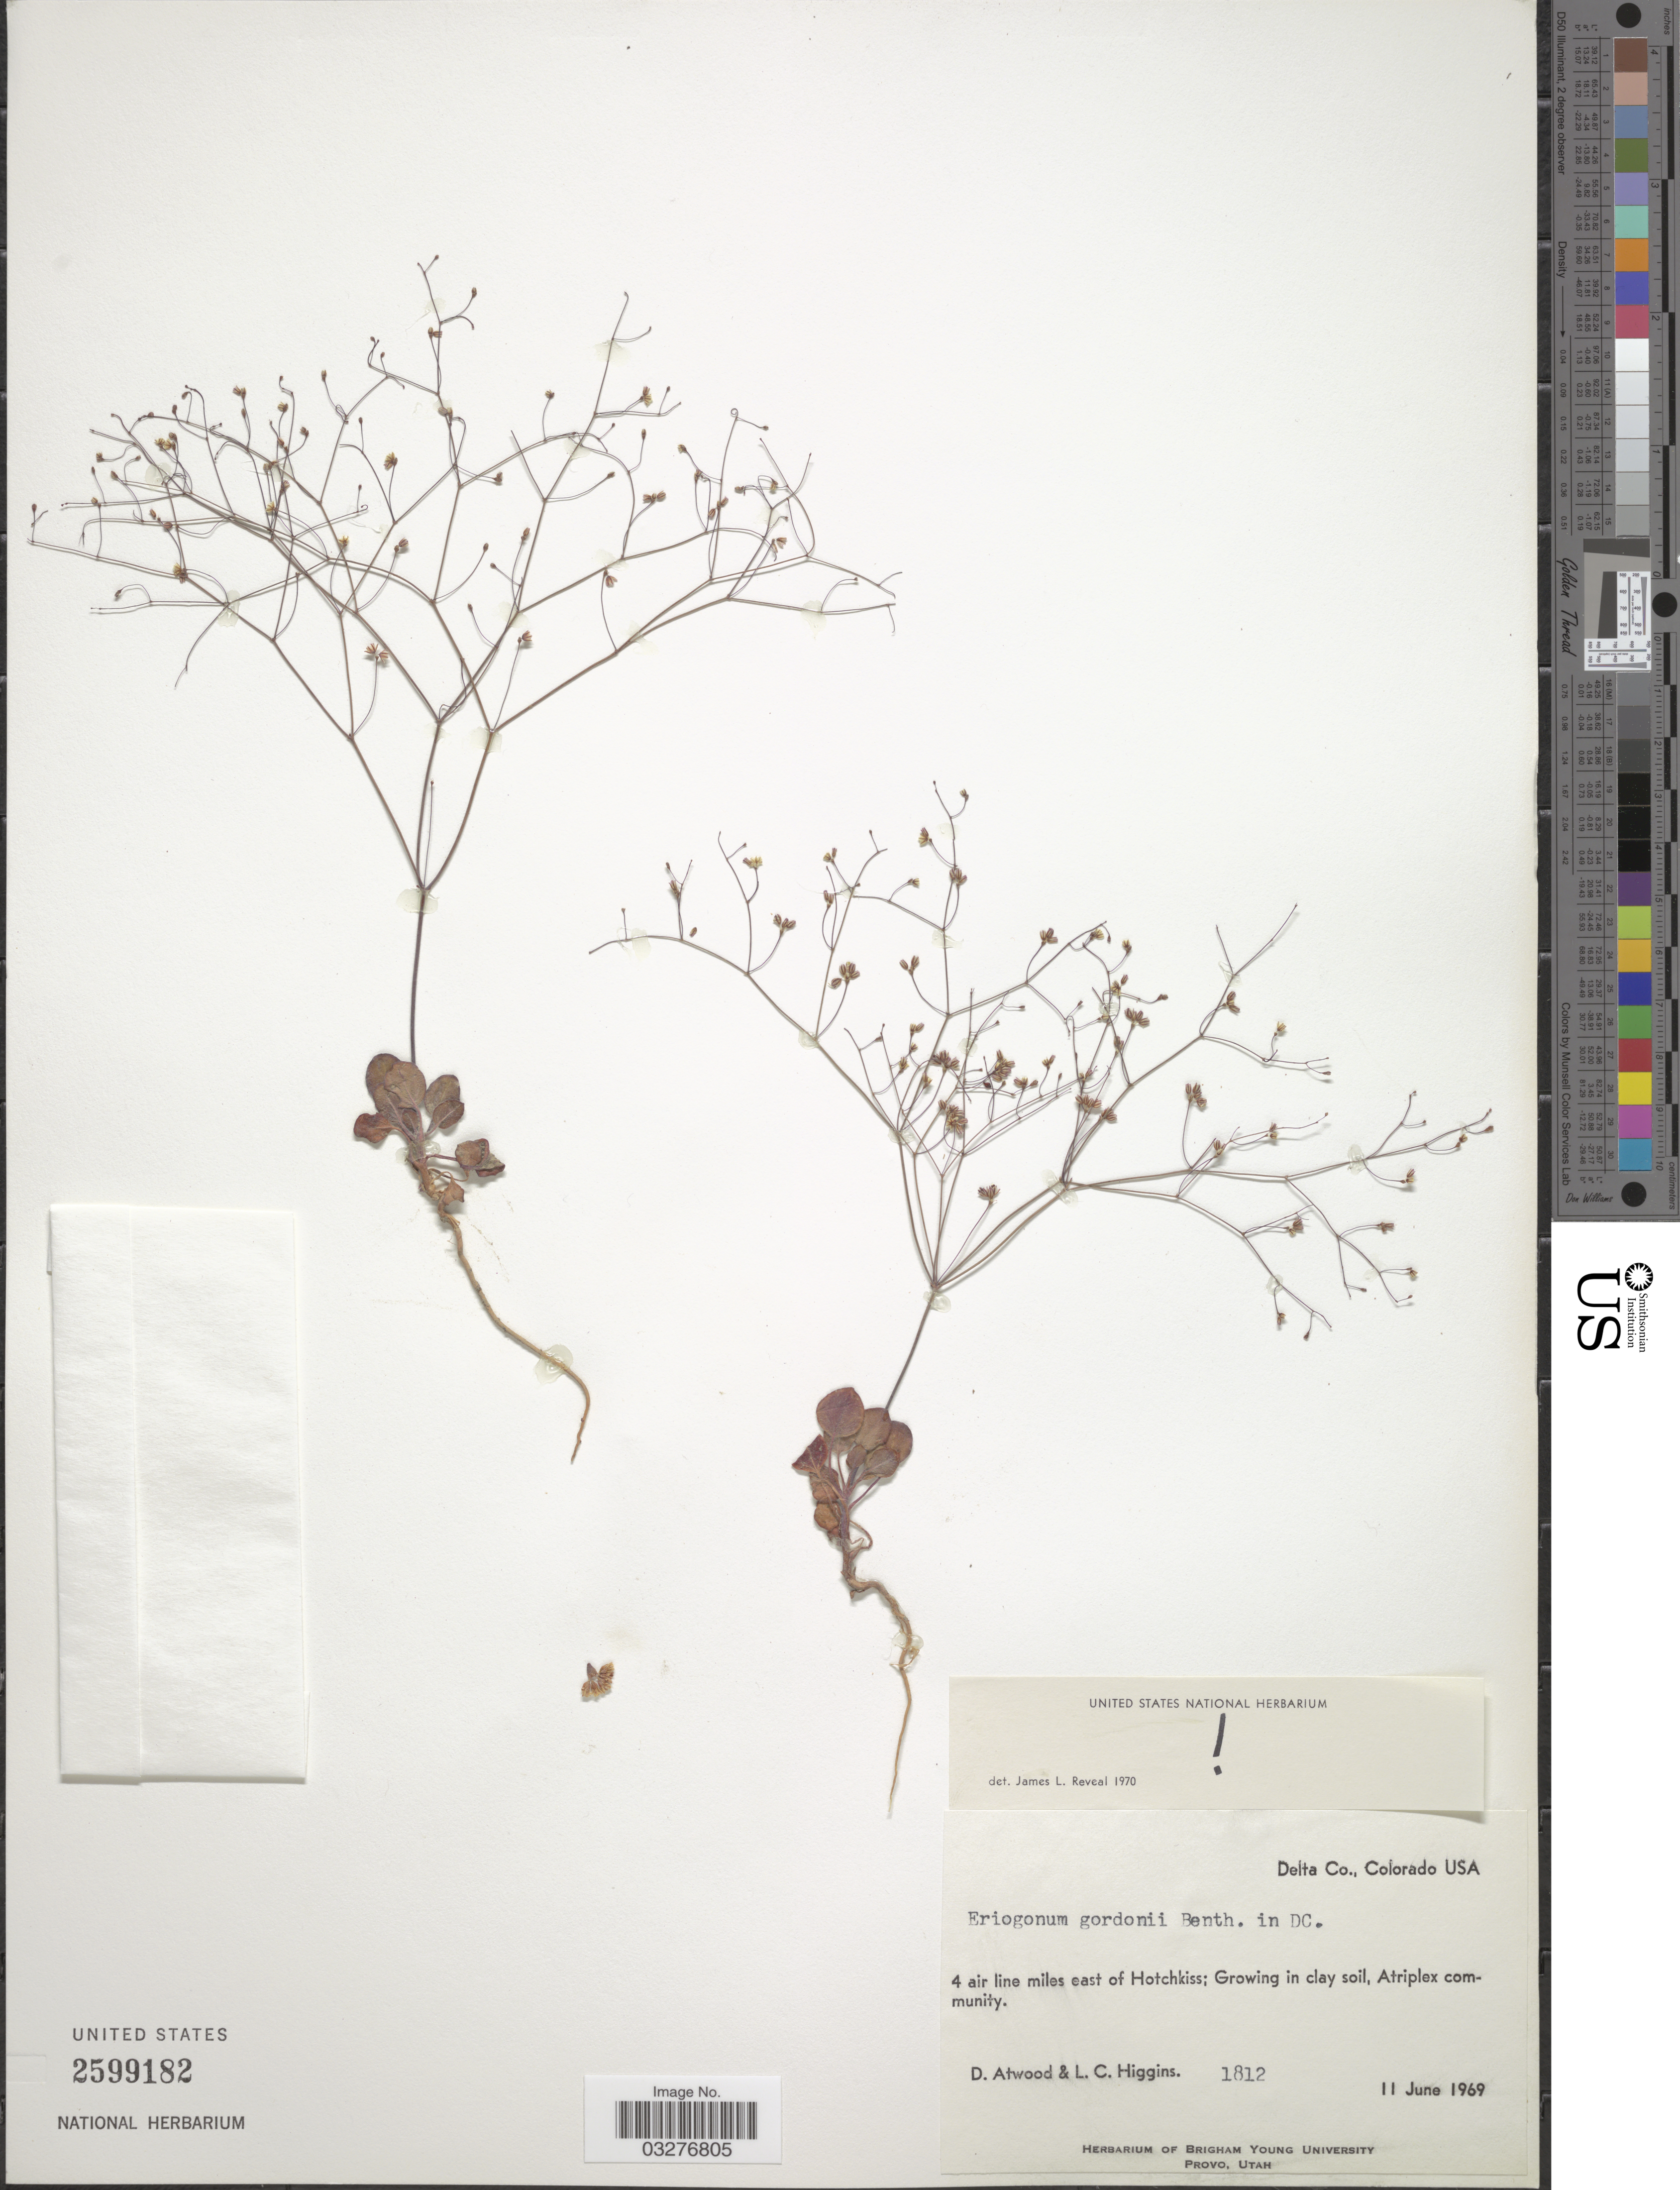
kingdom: Plantae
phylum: Tracheophyta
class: Magnoliopsida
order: Caryophyllales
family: Polygonaceae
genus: Eriogonum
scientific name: Eriogonum gordonii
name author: Benth.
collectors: D. Atwood & L. Higgins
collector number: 1812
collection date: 1969-06-11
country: United States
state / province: Colorado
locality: Delta Co. USA. 4 air line miles east of Hotchkiss.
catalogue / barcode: US 2599182